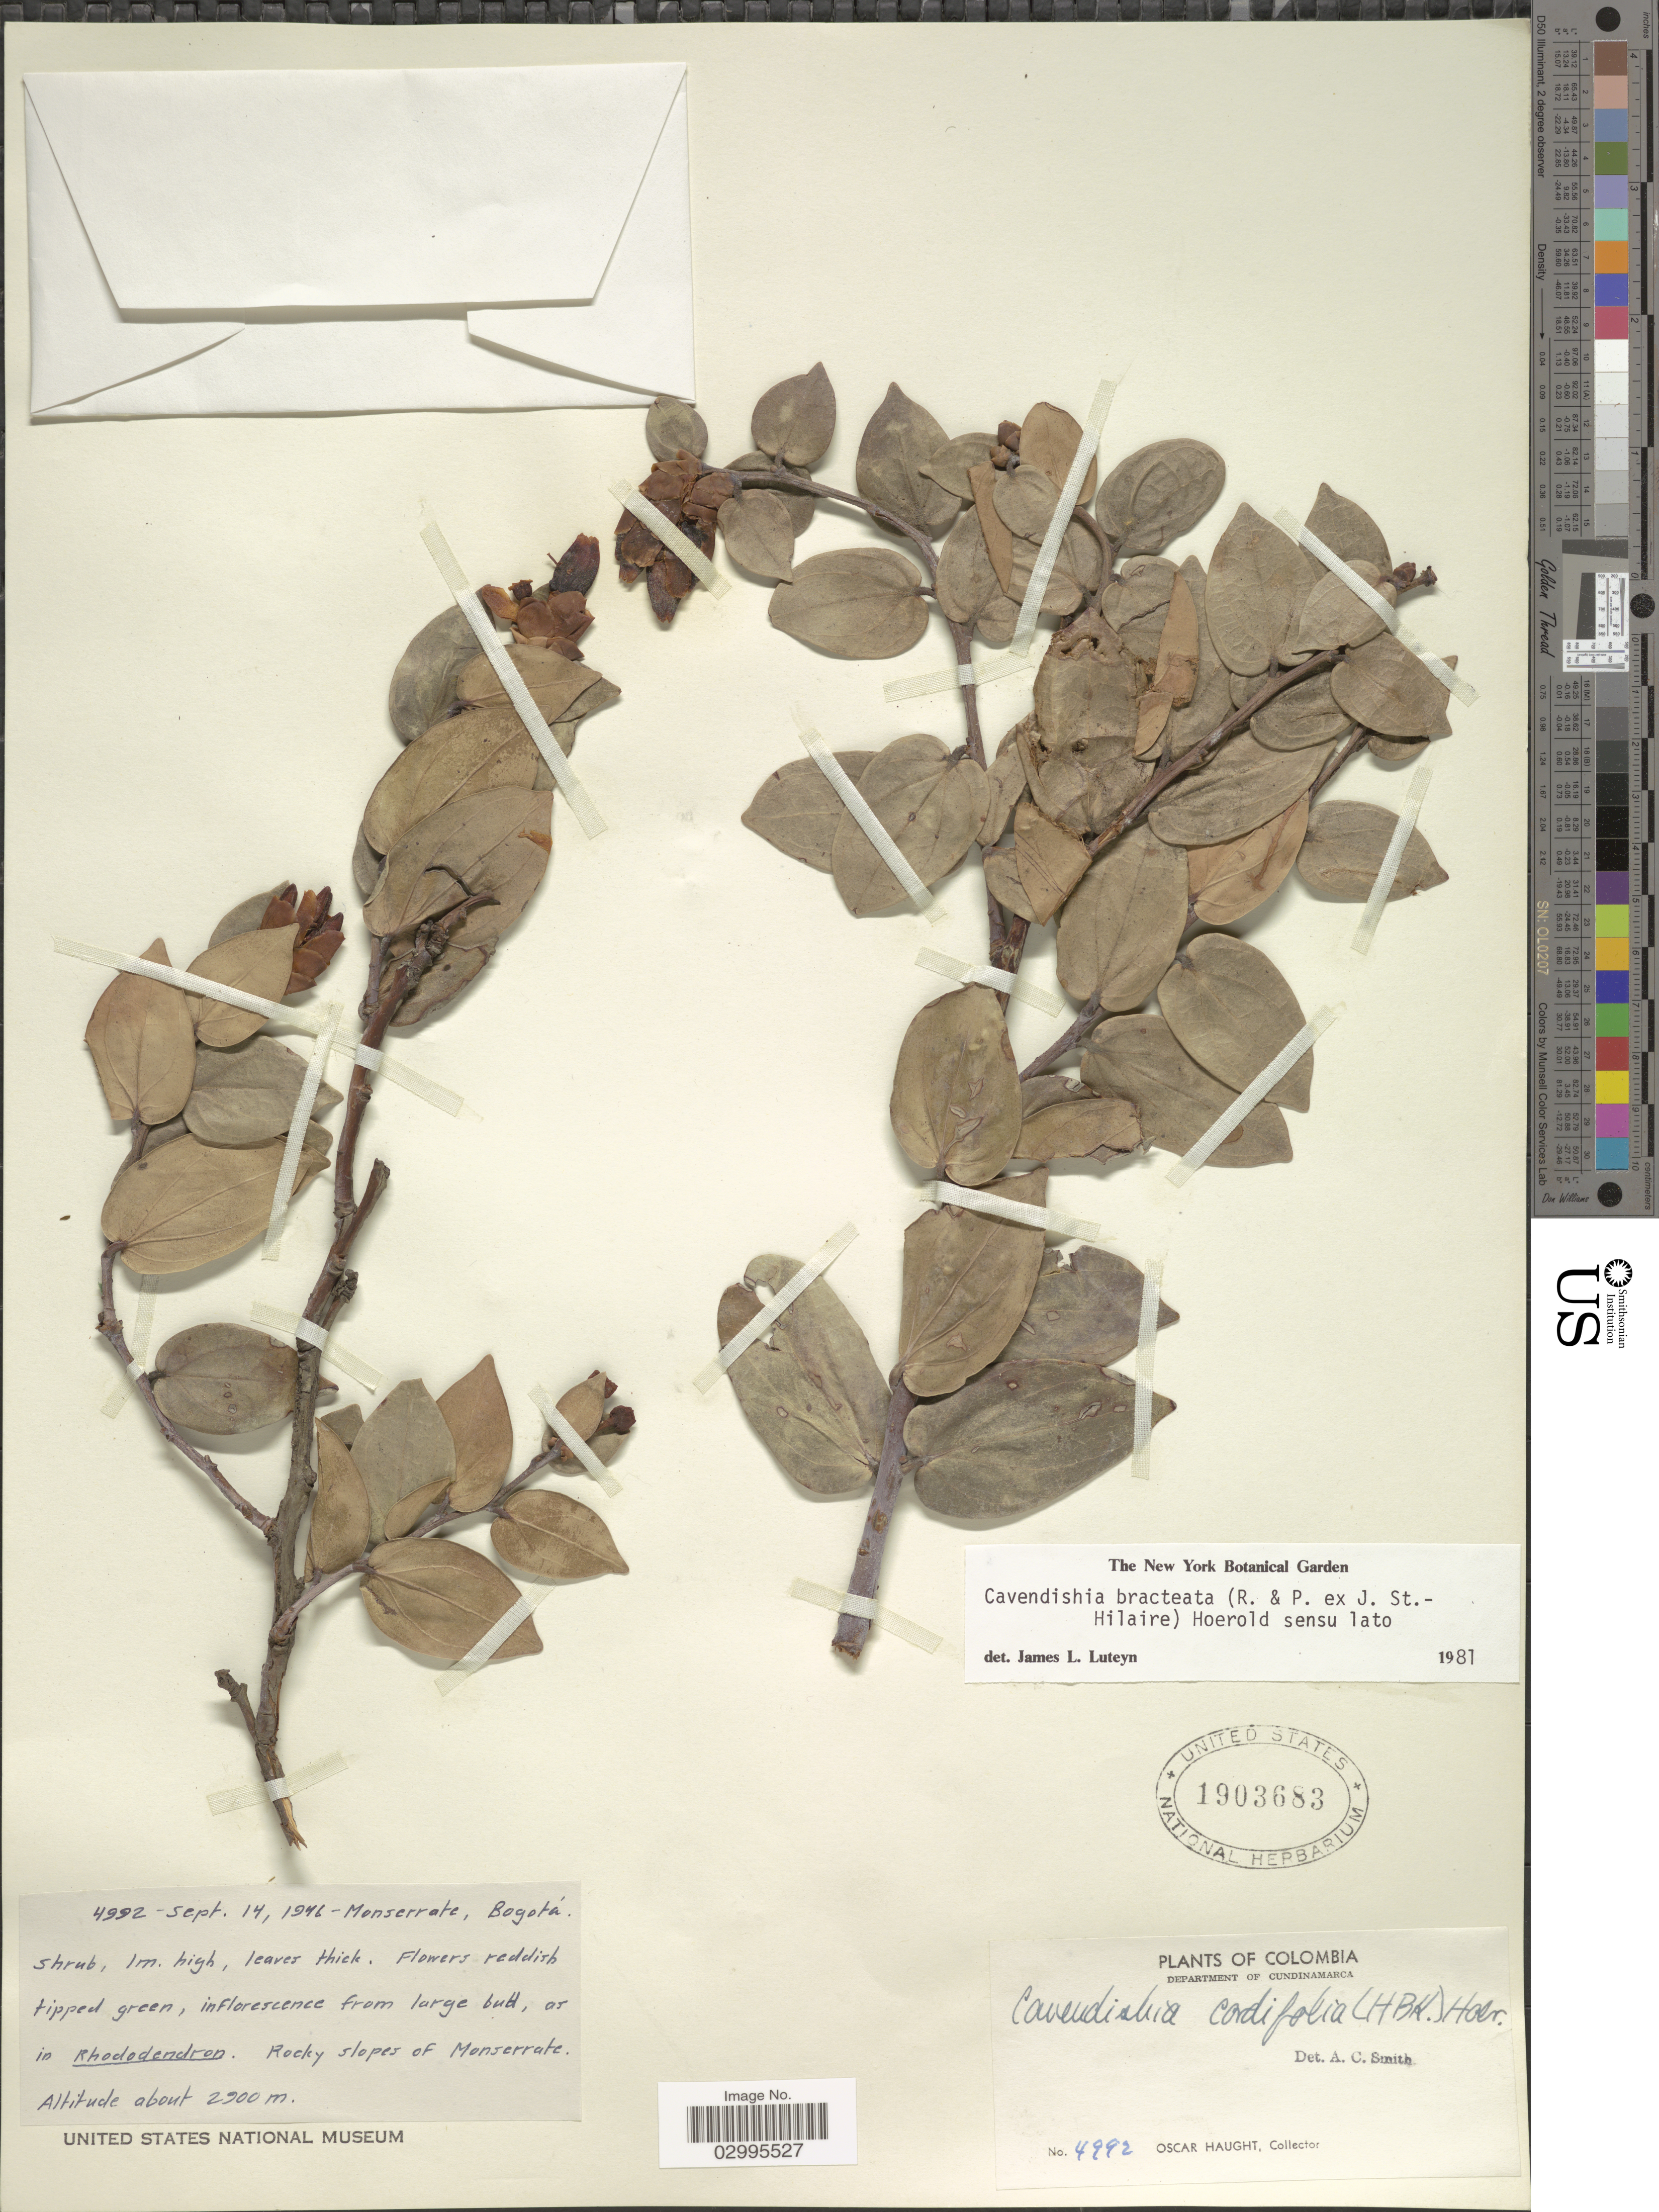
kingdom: Plantae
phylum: Tracheophyta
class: Magnoliopsida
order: Ericales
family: Ericaceae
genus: Cavendishia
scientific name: Cavendishia bracteata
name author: (Ruiz & Pav. ex J. St.-Hil.) Hoerold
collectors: O. Haught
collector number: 4992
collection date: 1946-09-14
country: Colombia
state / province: Cundinamarca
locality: Department of Cundinamarca. Monserrate. Rocky slopes of Monserrate.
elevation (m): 2900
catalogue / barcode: US 1903683